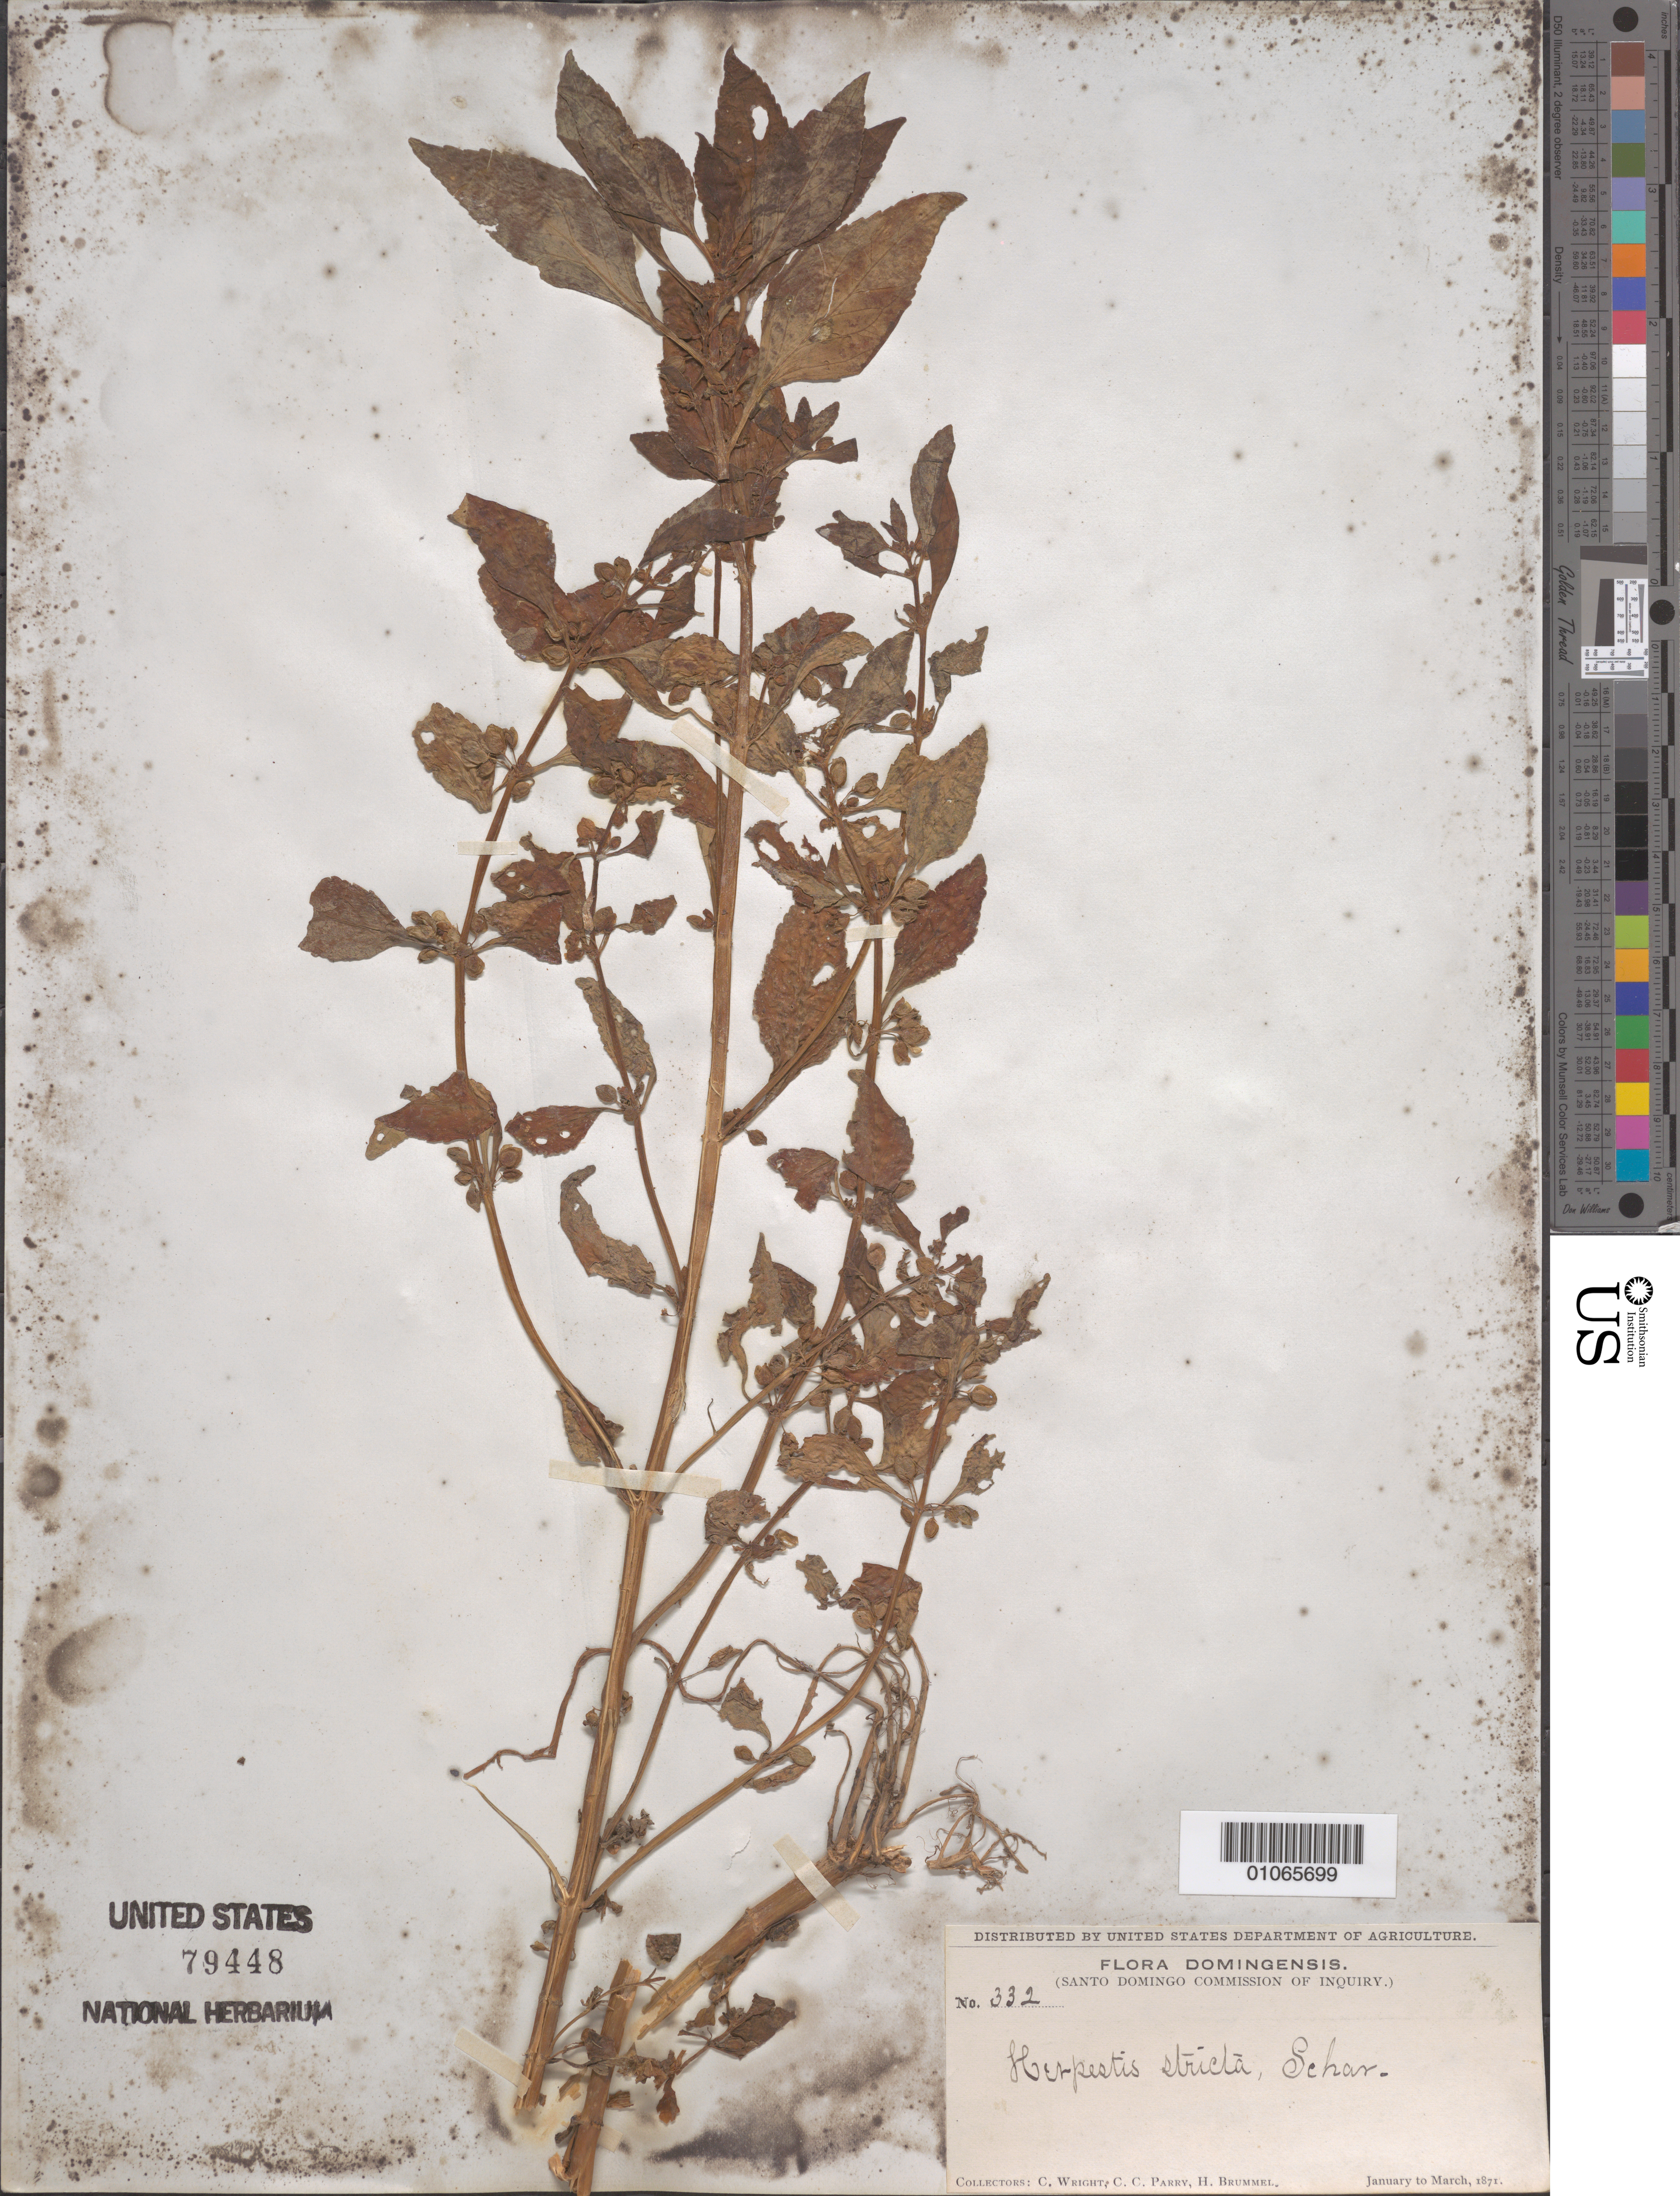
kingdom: Plantae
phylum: Tracheophyta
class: Magnoliopsida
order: Lamiales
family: Plantaginaceae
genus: Bacopa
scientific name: Bacopa stricta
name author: (Schrad.) Wettst. ex Edwall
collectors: C. Wright, C. C. Parry & H. Brummel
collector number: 332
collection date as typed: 01 Jan 1871 to 31 Mar 1871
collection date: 1871-01-01/1871-03-31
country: Dominican Republic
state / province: Santo Domingo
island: Hispaniola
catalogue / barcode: US 79448